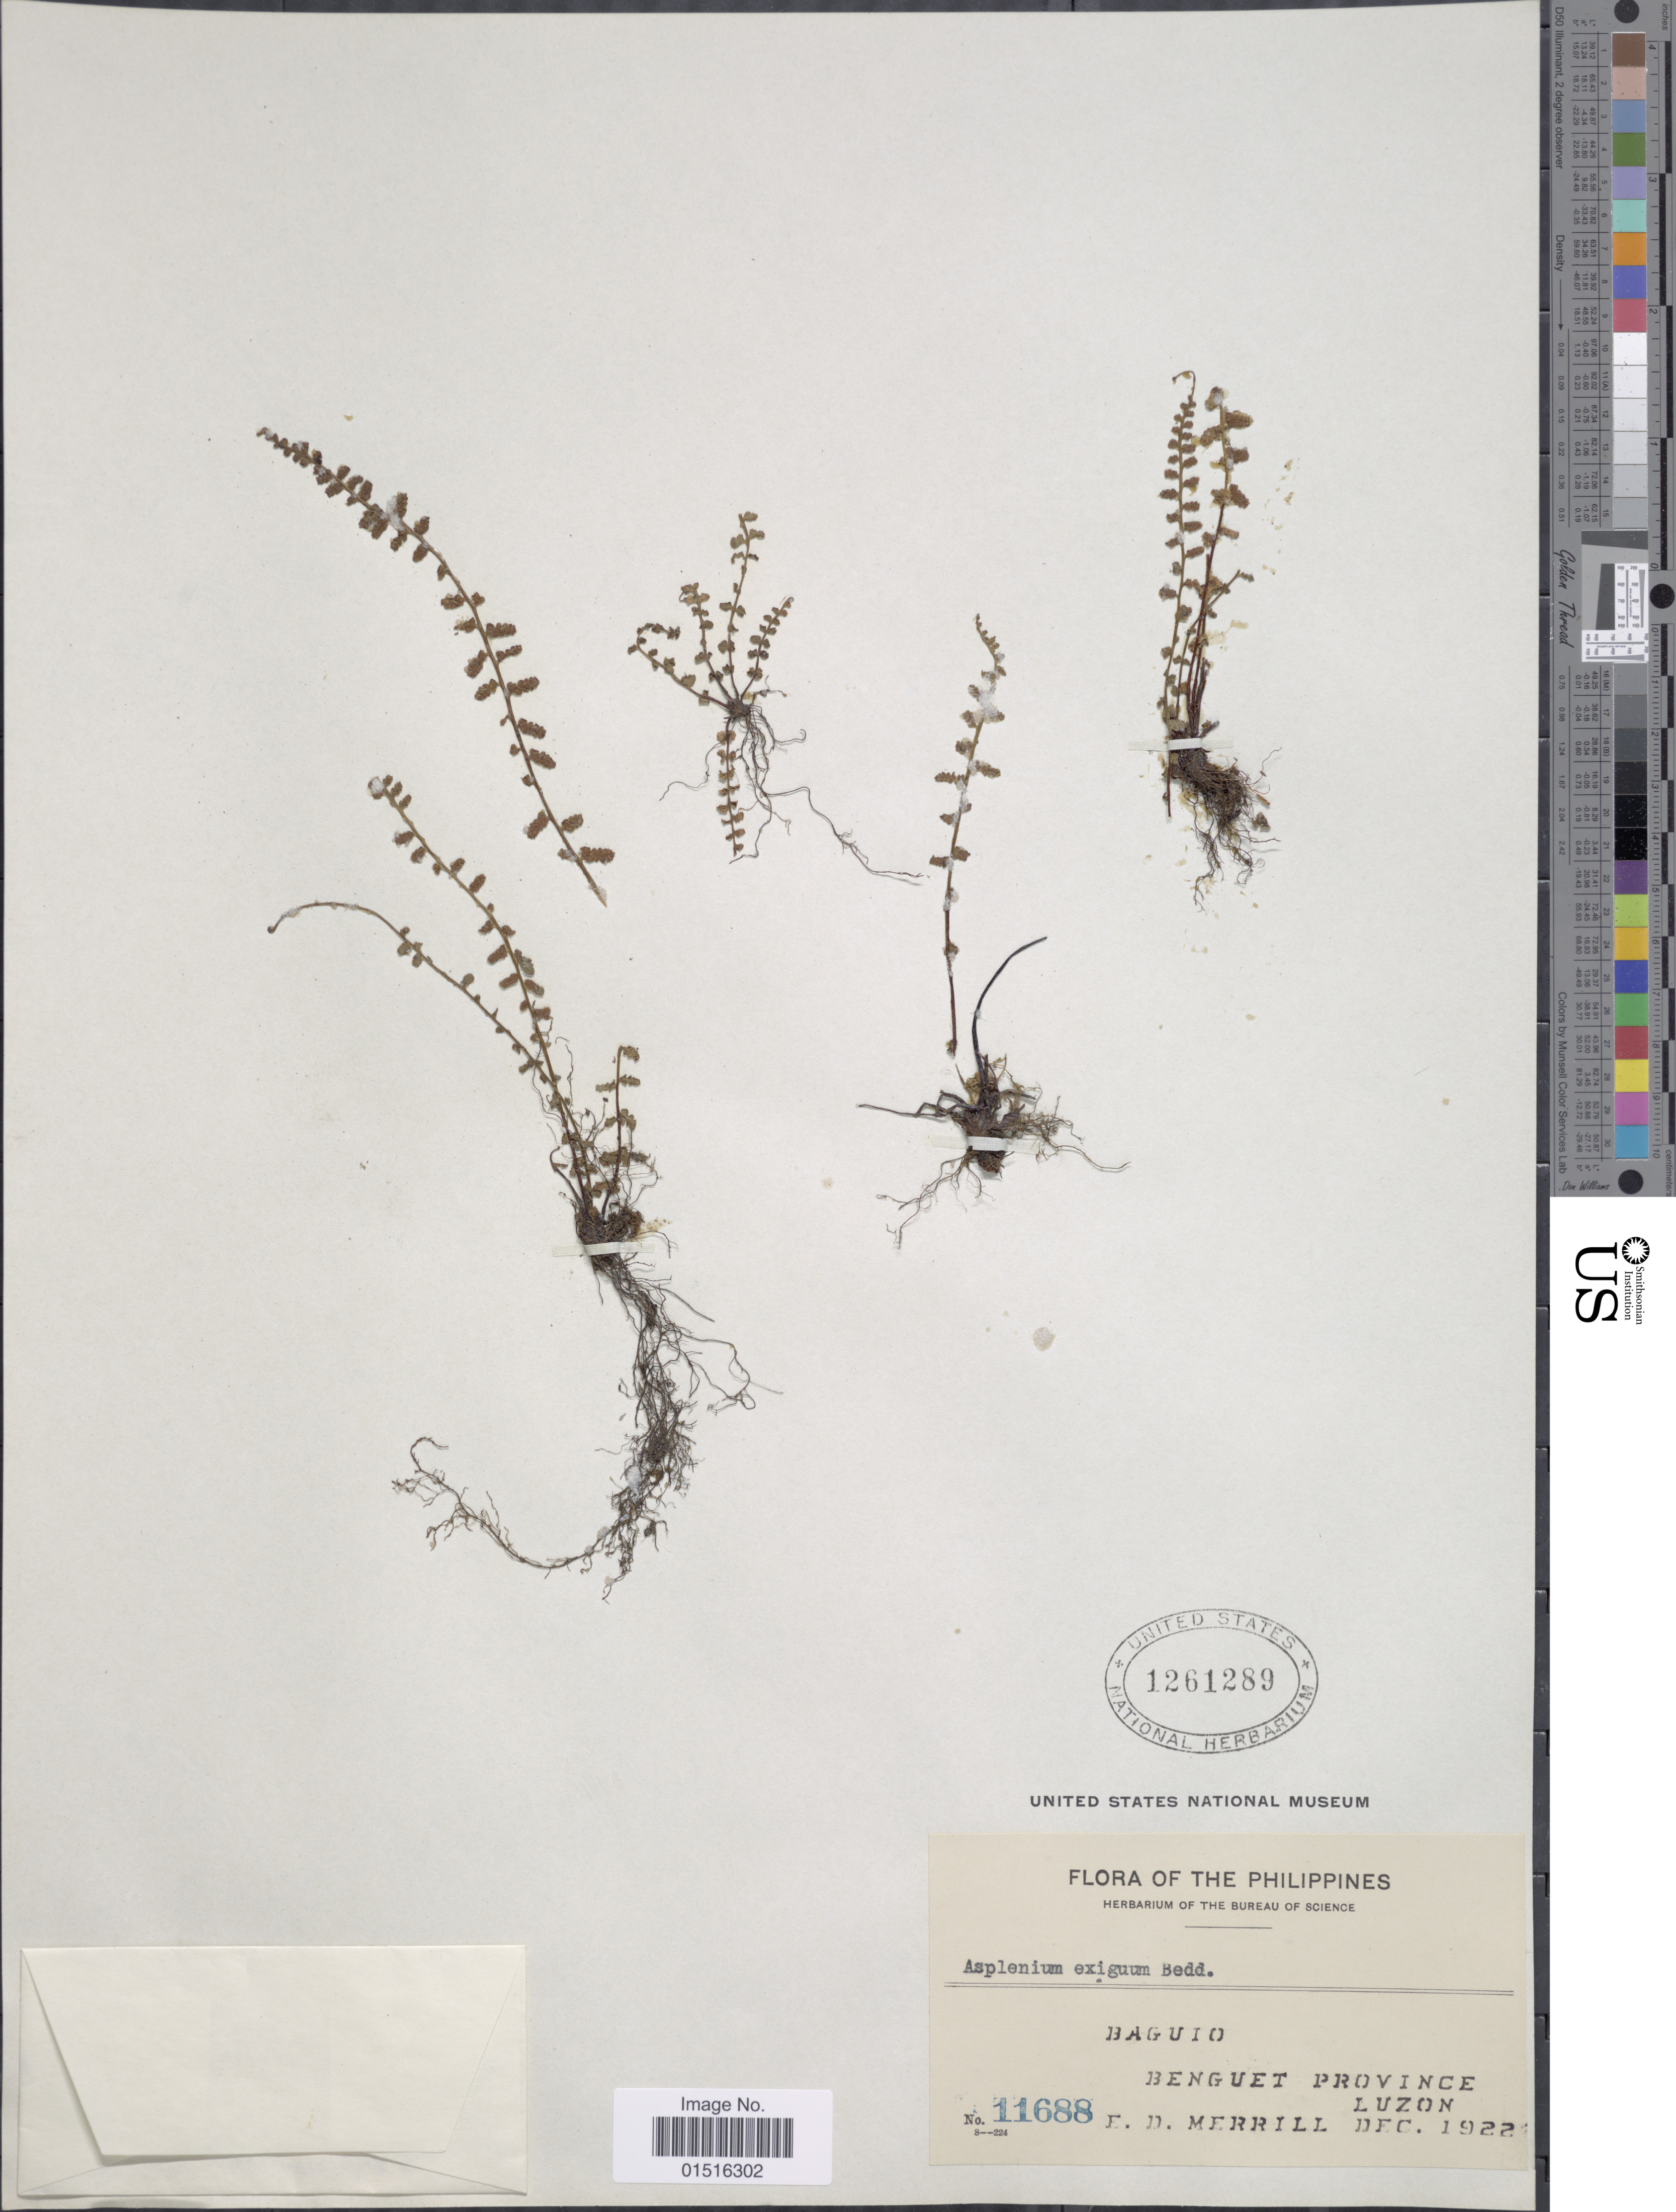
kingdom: Plantae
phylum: Tracheophyta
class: Polypodiopsida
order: Polypodiales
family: Aspleniaceae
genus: Asplenium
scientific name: Asplenium exiguum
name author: Bedd.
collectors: E. D. Merrill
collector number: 11688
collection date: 1922-12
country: Philippines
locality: Baguio, Benguet, Province Luzon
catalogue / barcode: US 1261289